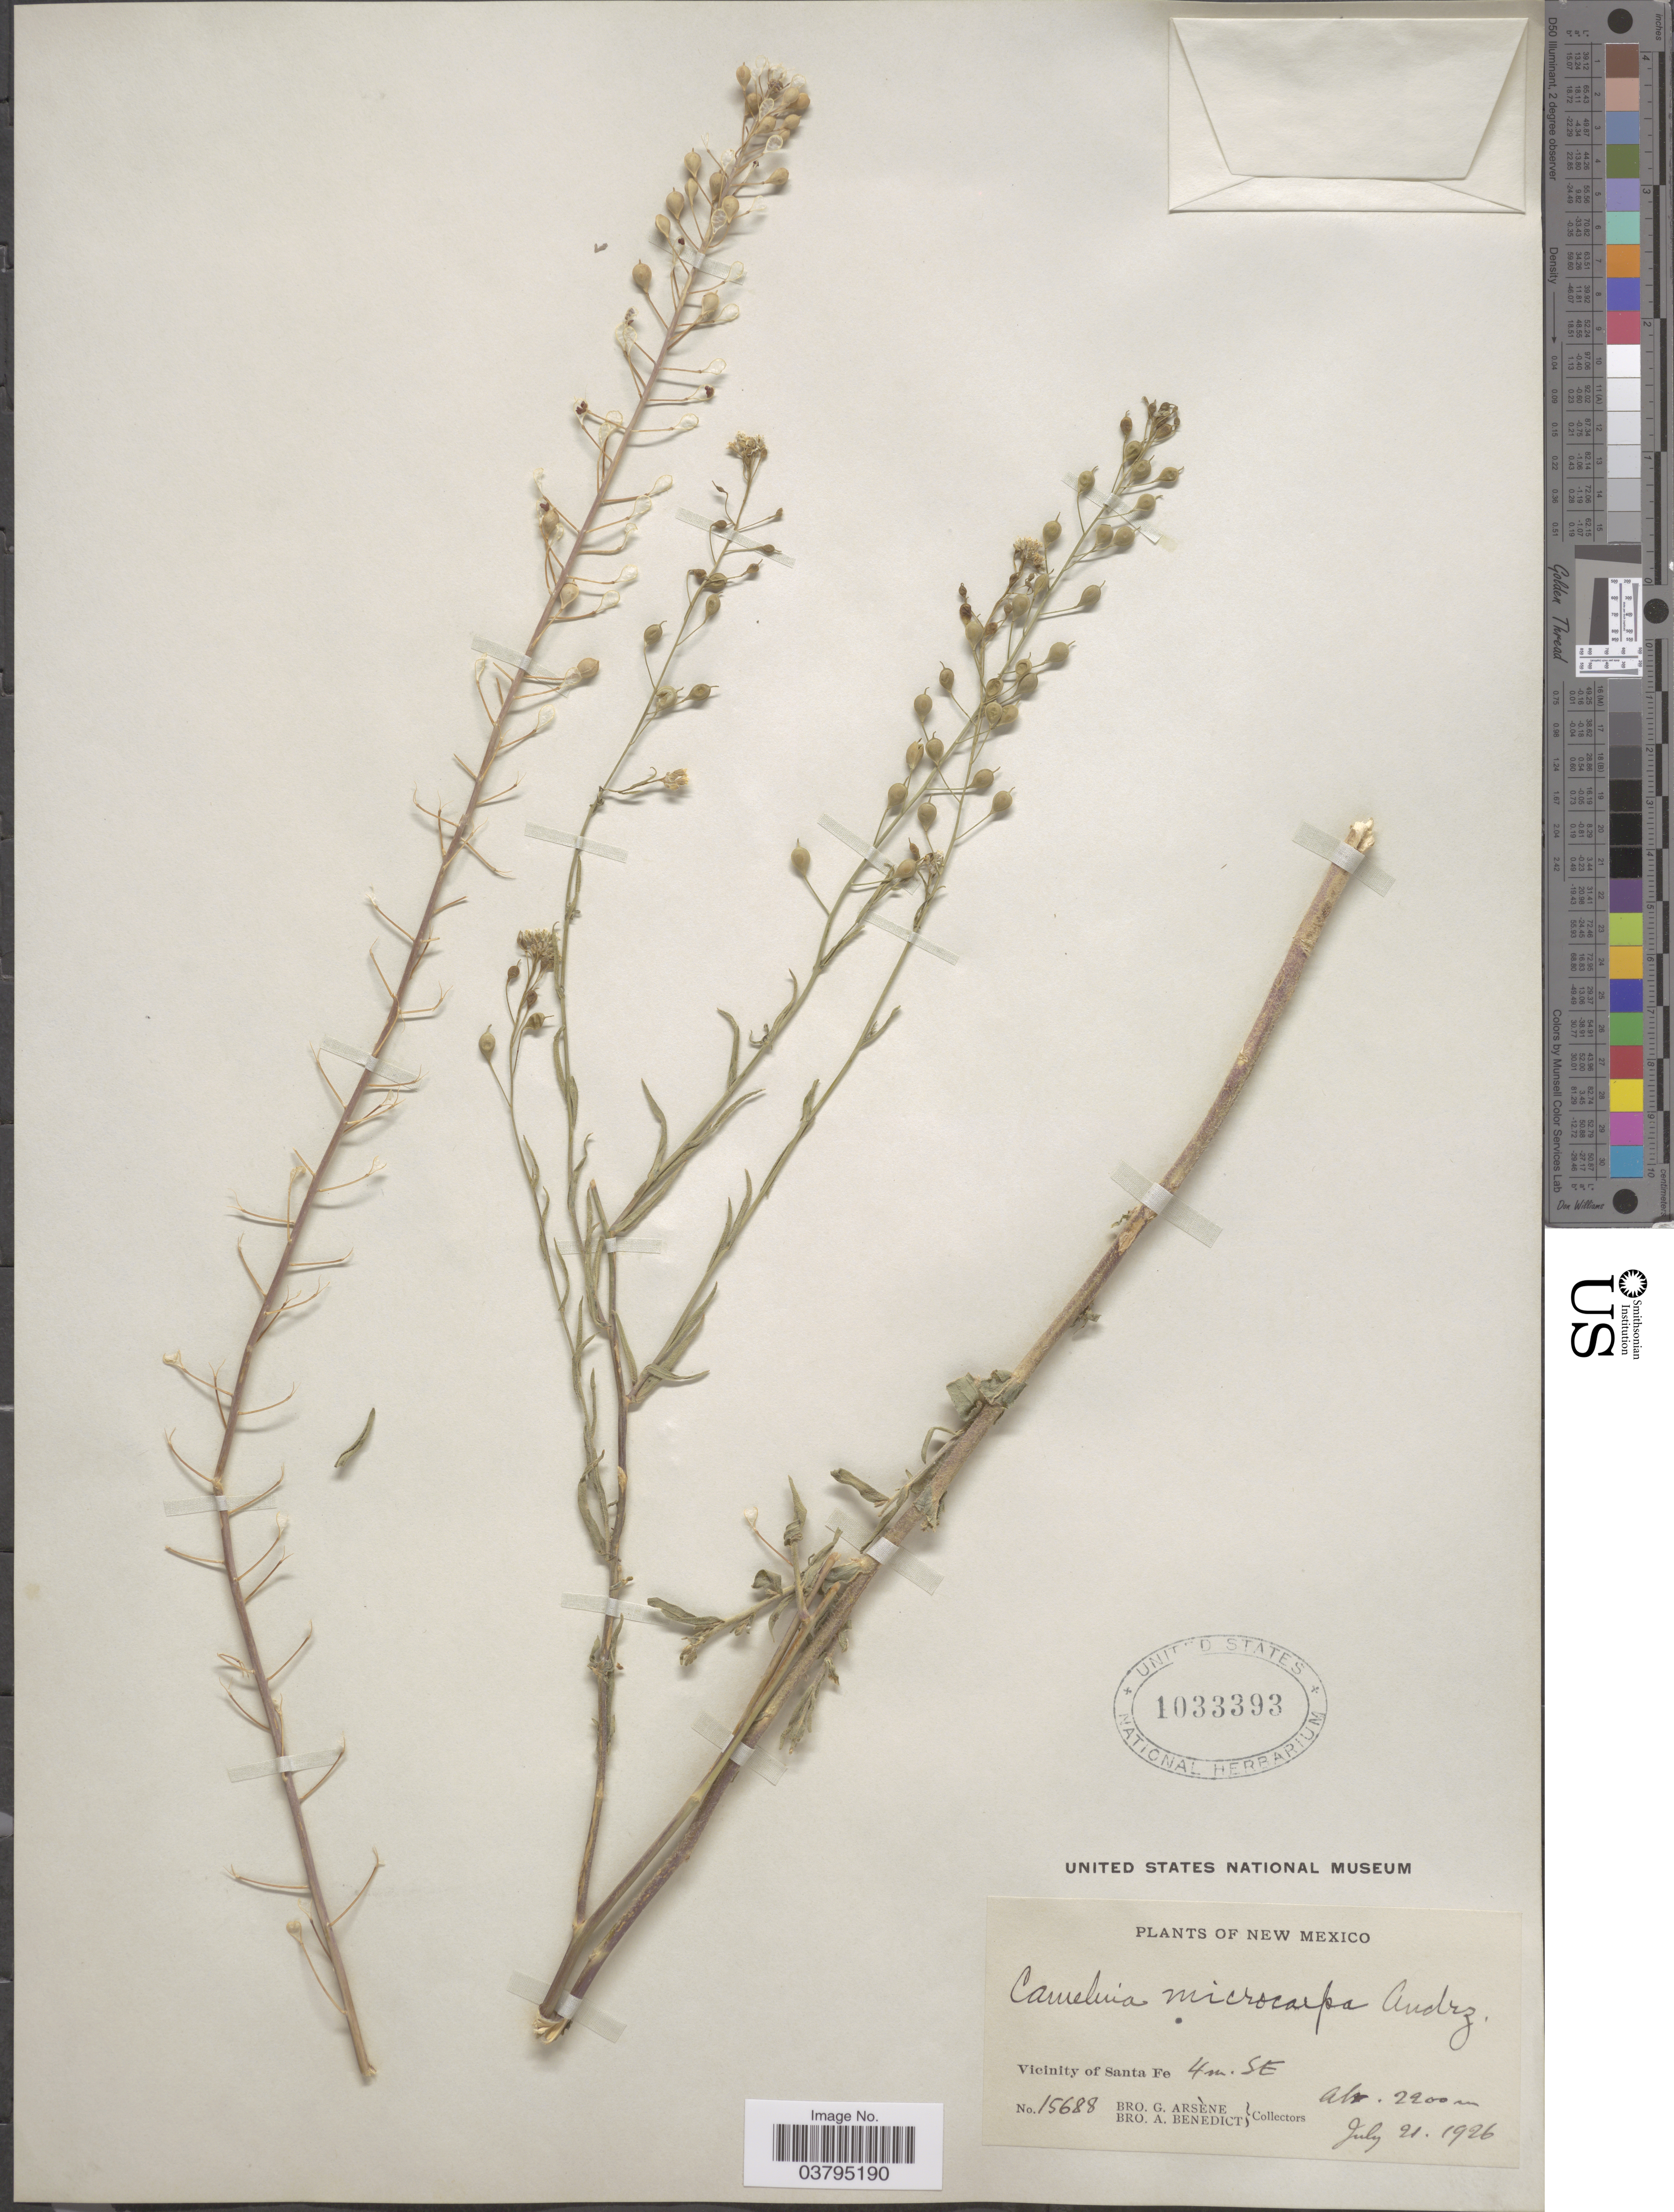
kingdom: Plantae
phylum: Tracheophyta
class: Magnoliopsida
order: Brassicales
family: Brassicaceae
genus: Camelina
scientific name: Camelina microcarpa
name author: DC.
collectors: Bro. G. Arsène & Bro. A. Benedict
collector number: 15688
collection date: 1926-07-21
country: United States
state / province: New Mexico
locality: Vicinity of Santa Fe 4 m. SE.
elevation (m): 2200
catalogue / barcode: US 1033393